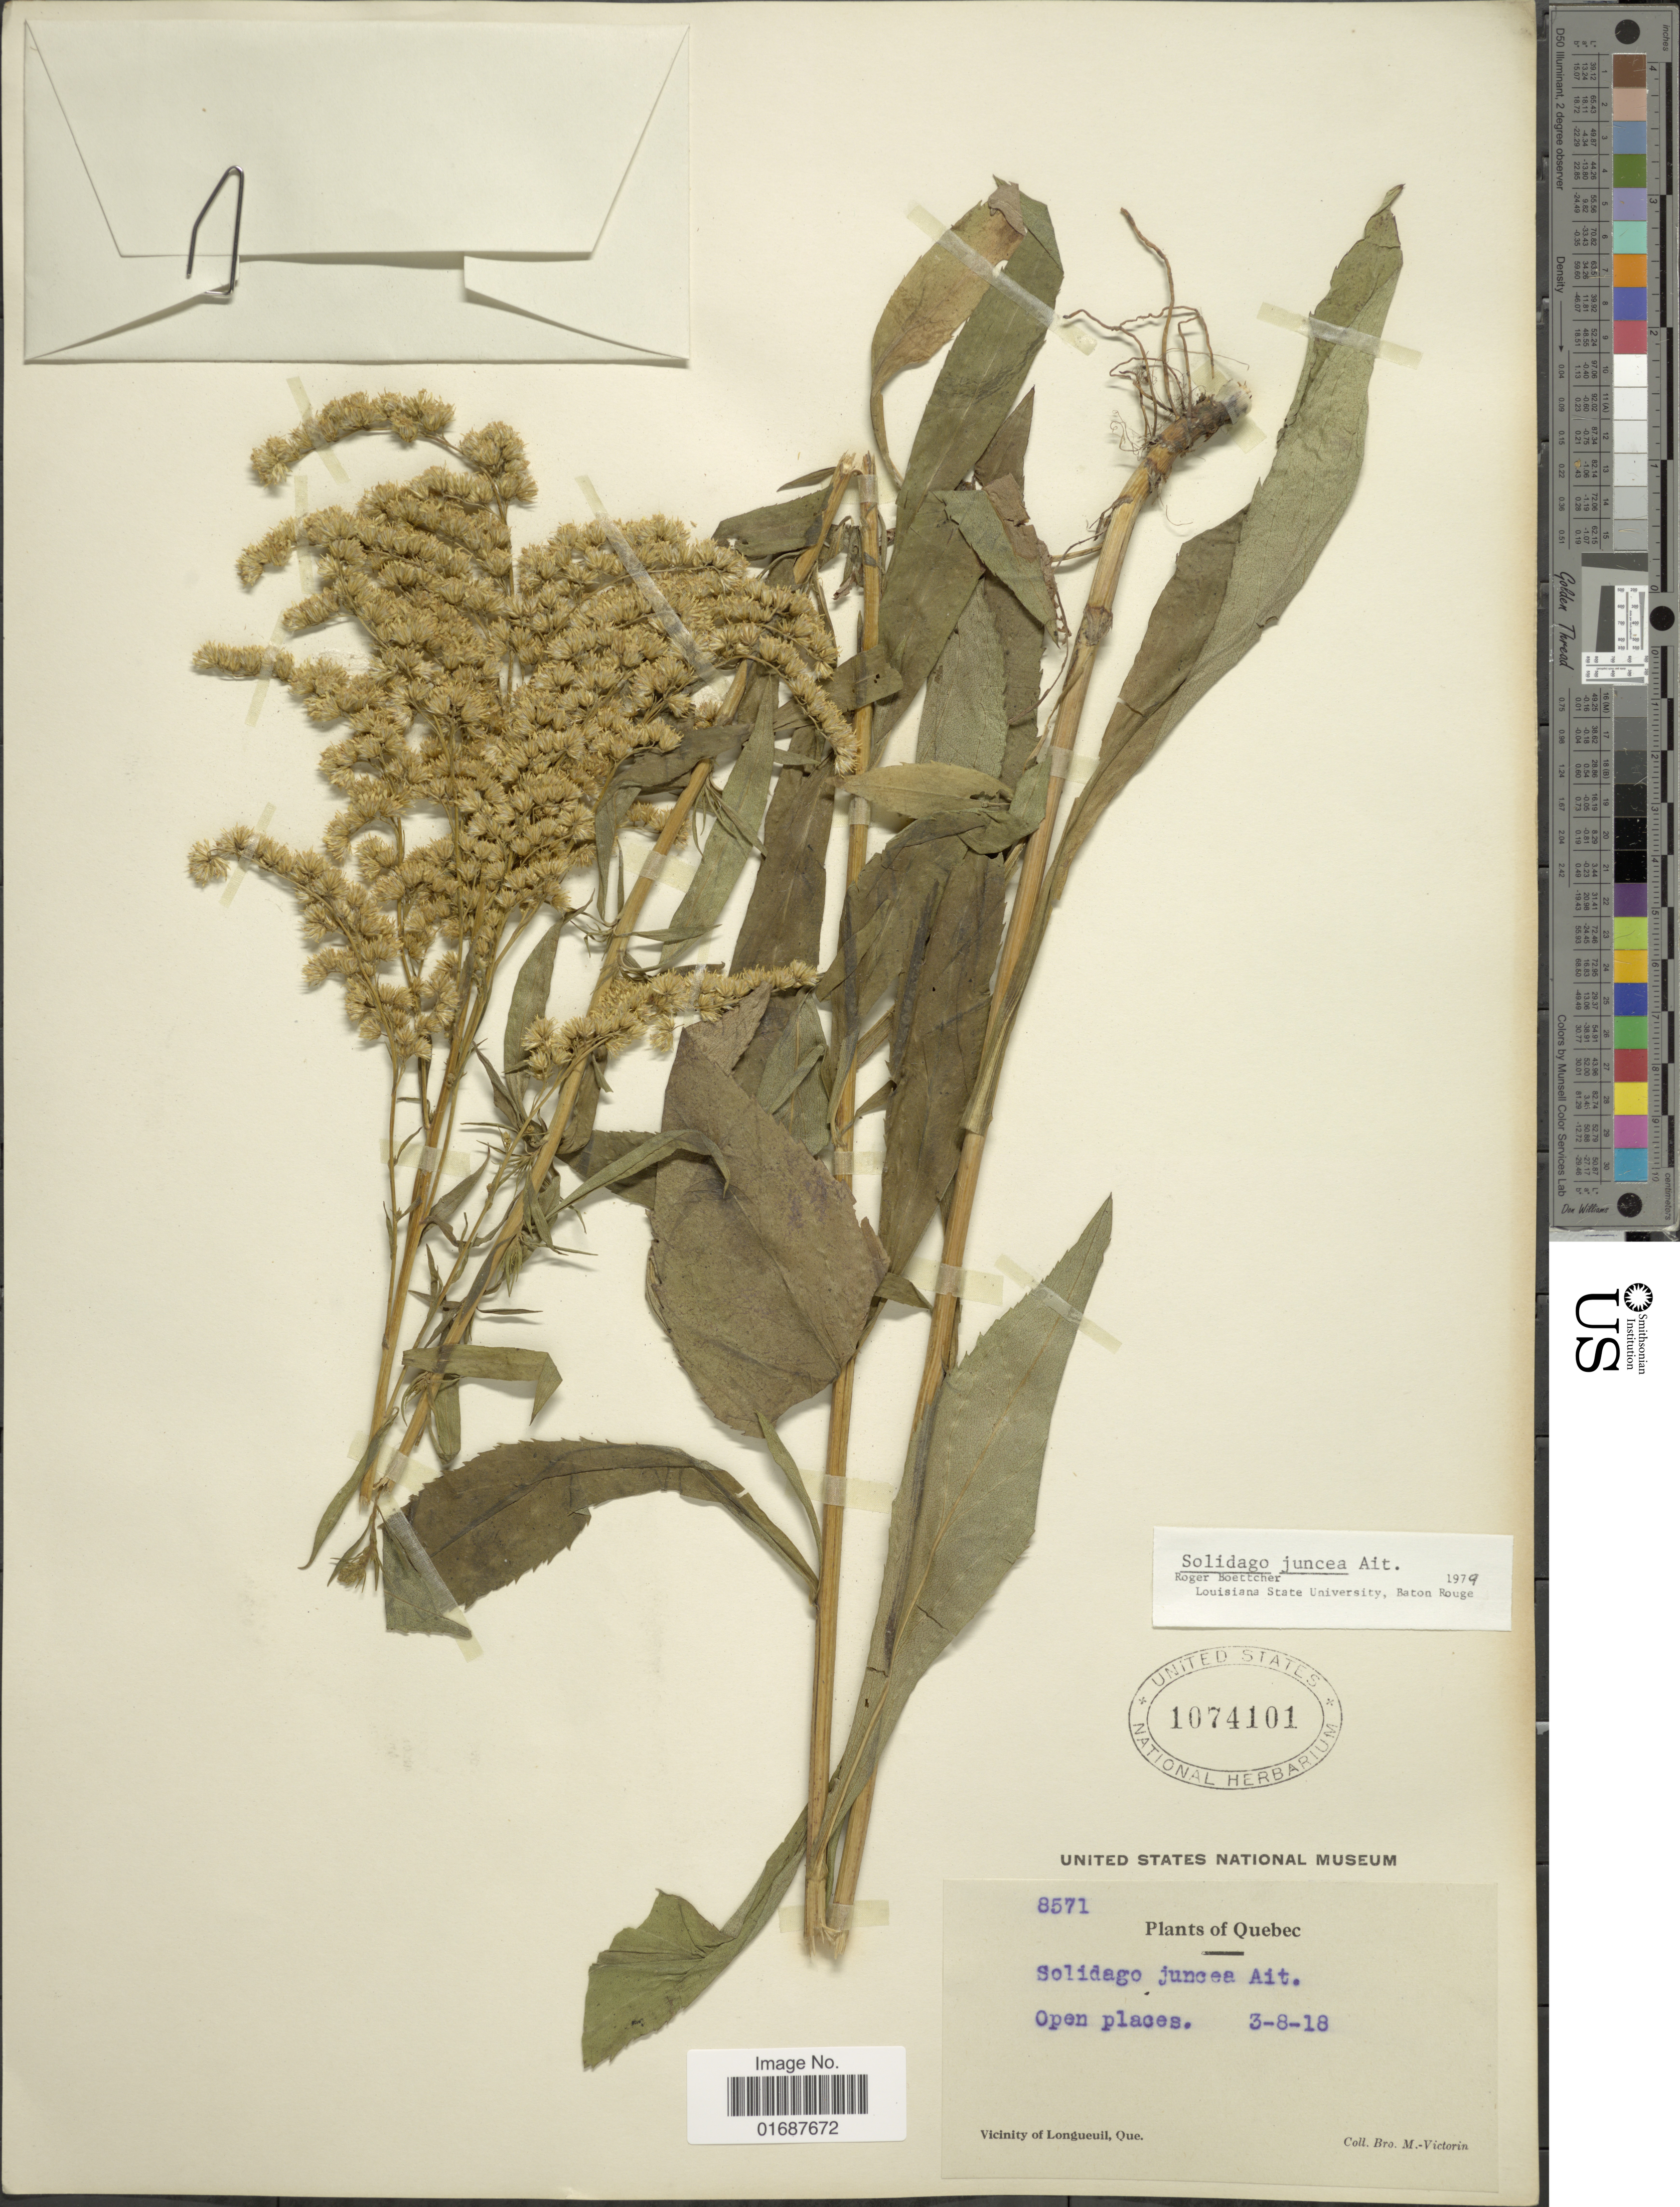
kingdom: Plantae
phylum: Tracheophyta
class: Magnoliopsida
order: Asterales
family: Asteraceae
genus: Solidago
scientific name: Solidago juncea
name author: Aiton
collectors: Fr. Marie-Victorin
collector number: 8571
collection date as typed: Transcribed d/m/y: 3/8/18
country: Canada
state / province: Quebec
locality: Vicinity of Longueuil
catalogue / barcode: US 1074101